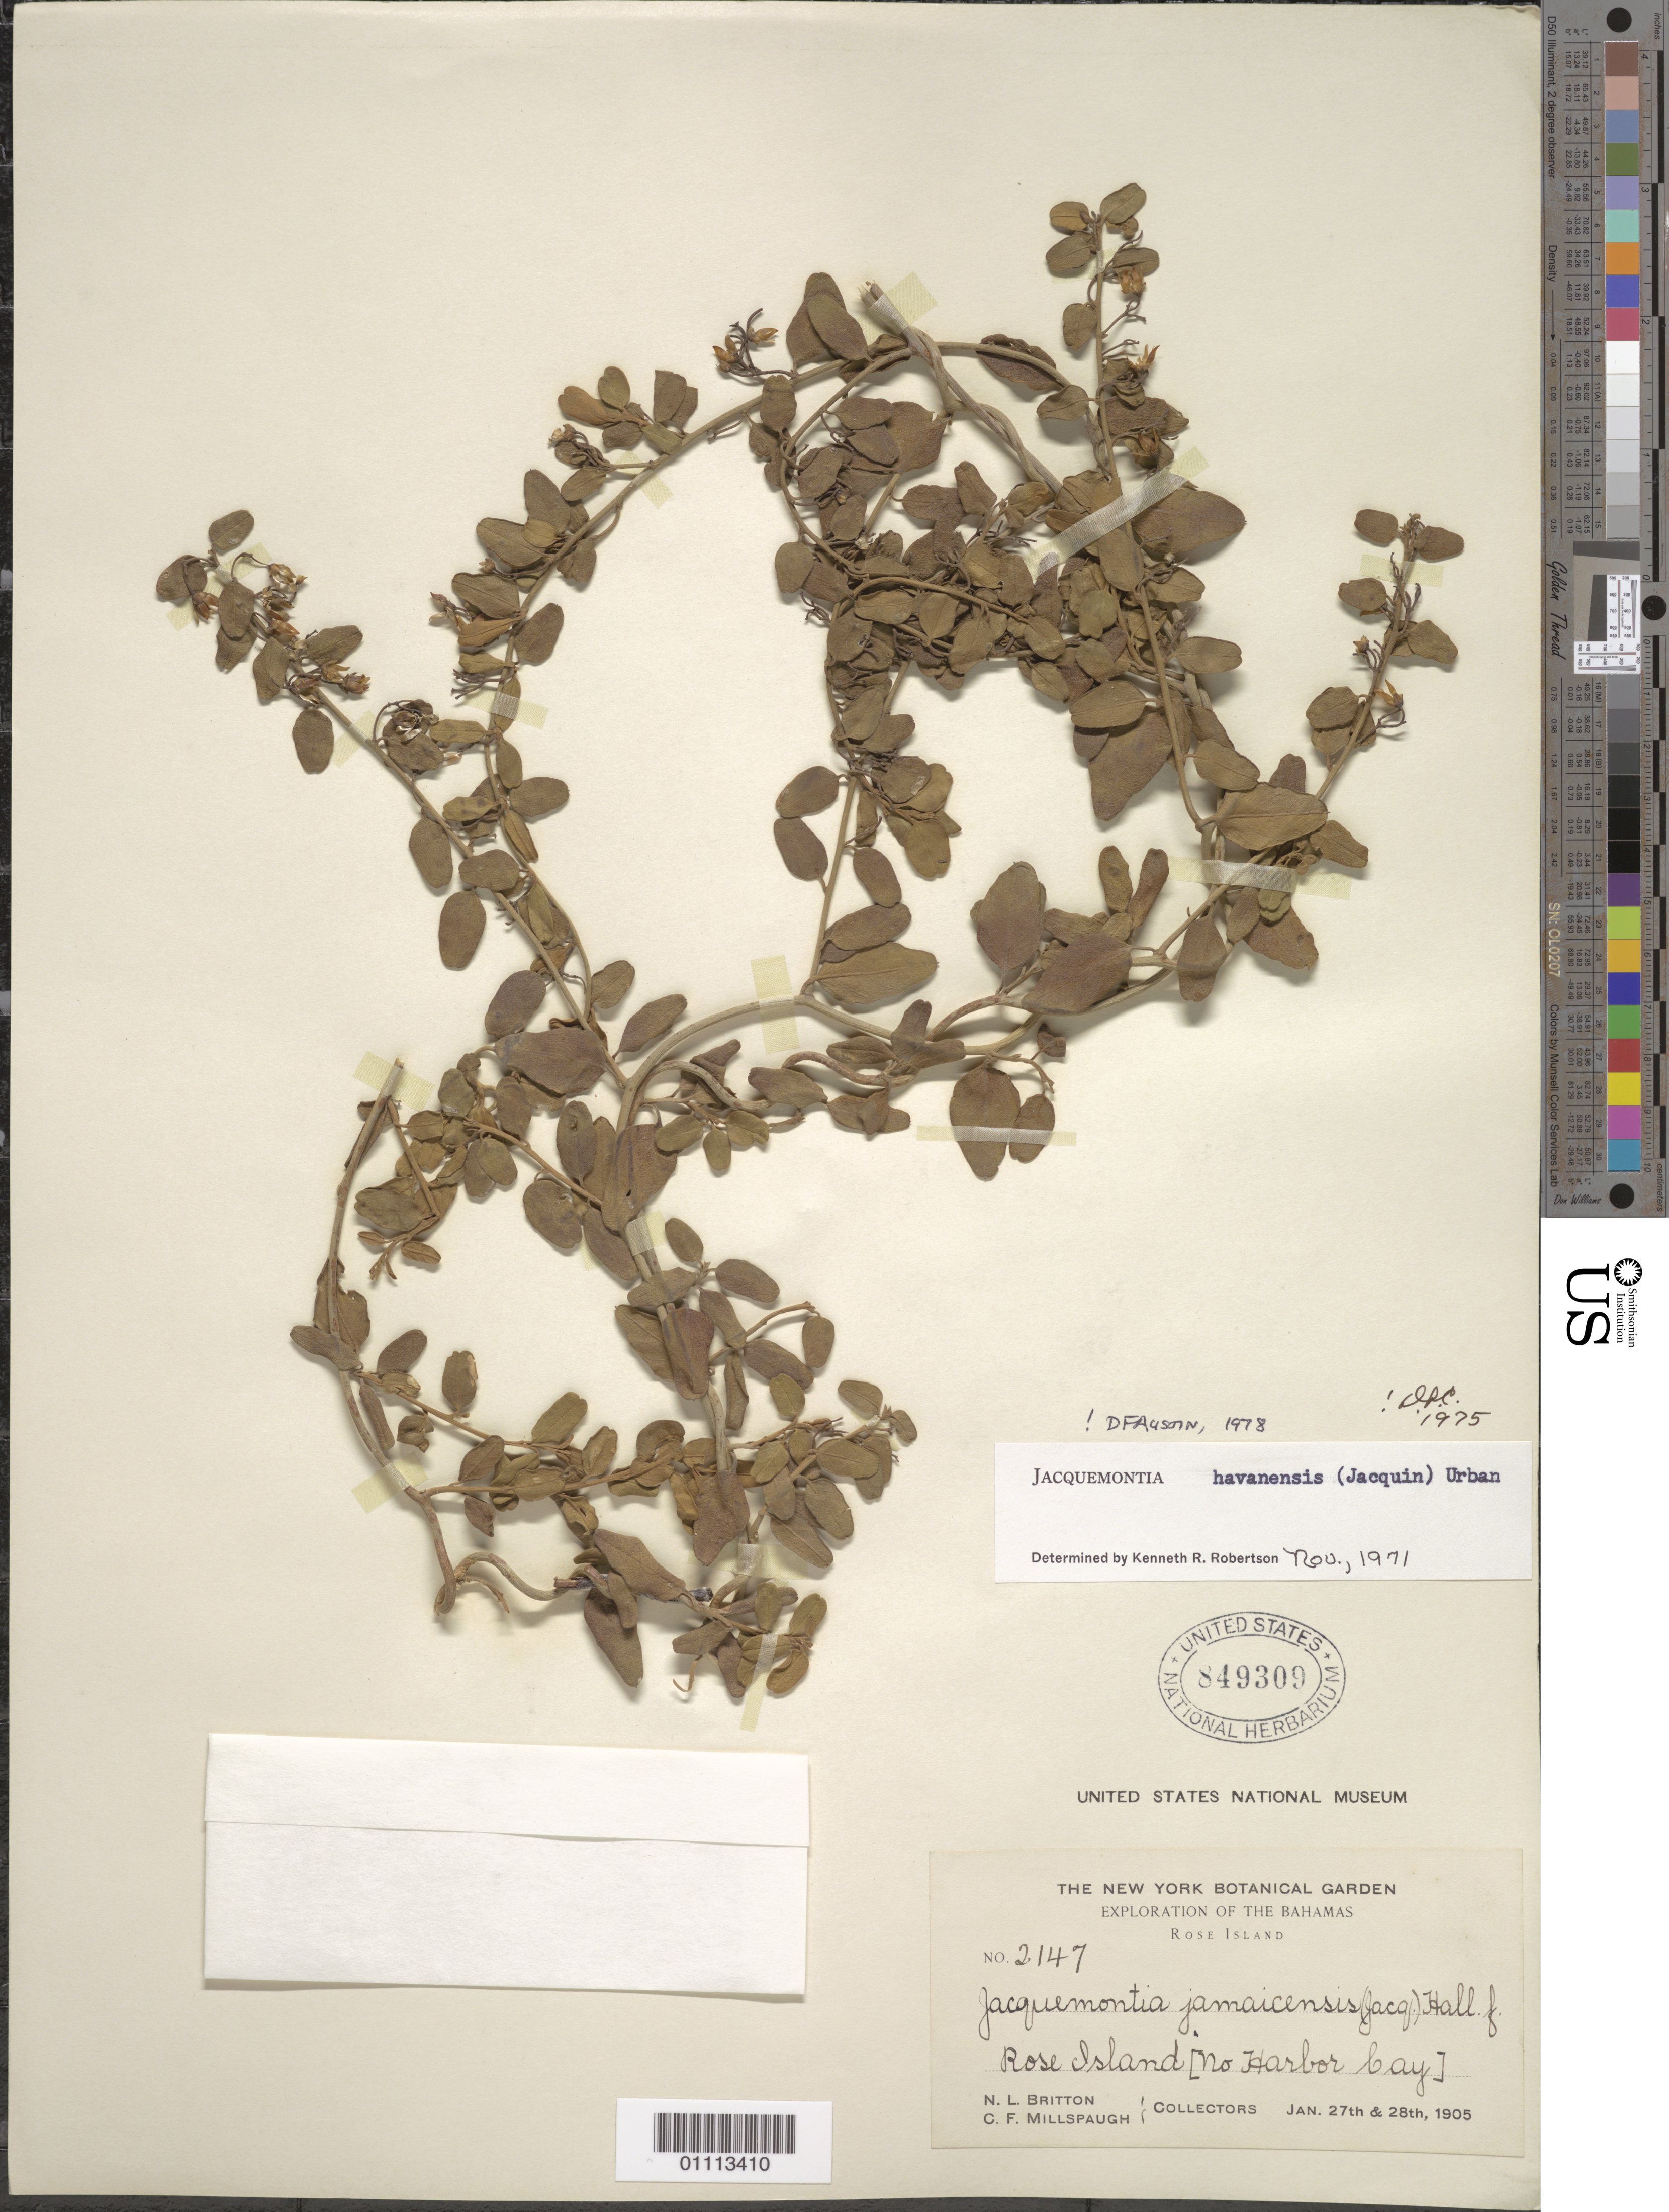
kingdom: Plantae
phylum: Tracheophyta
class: Magnoliopsida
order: Solanales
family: Convolvulaceae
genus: Jacquemontia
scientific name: Jacquemontia havanensis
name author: (Jacq.) Urb.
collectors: N. Britton & C. F. Millspaugh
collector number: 2147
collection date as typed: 27 Jan 1905 and 28 Jan 1905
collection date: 1905-01-27,1905-01-28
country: Bahamas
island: Rose I.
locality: No Harbor Cay.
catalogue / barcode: US 849309